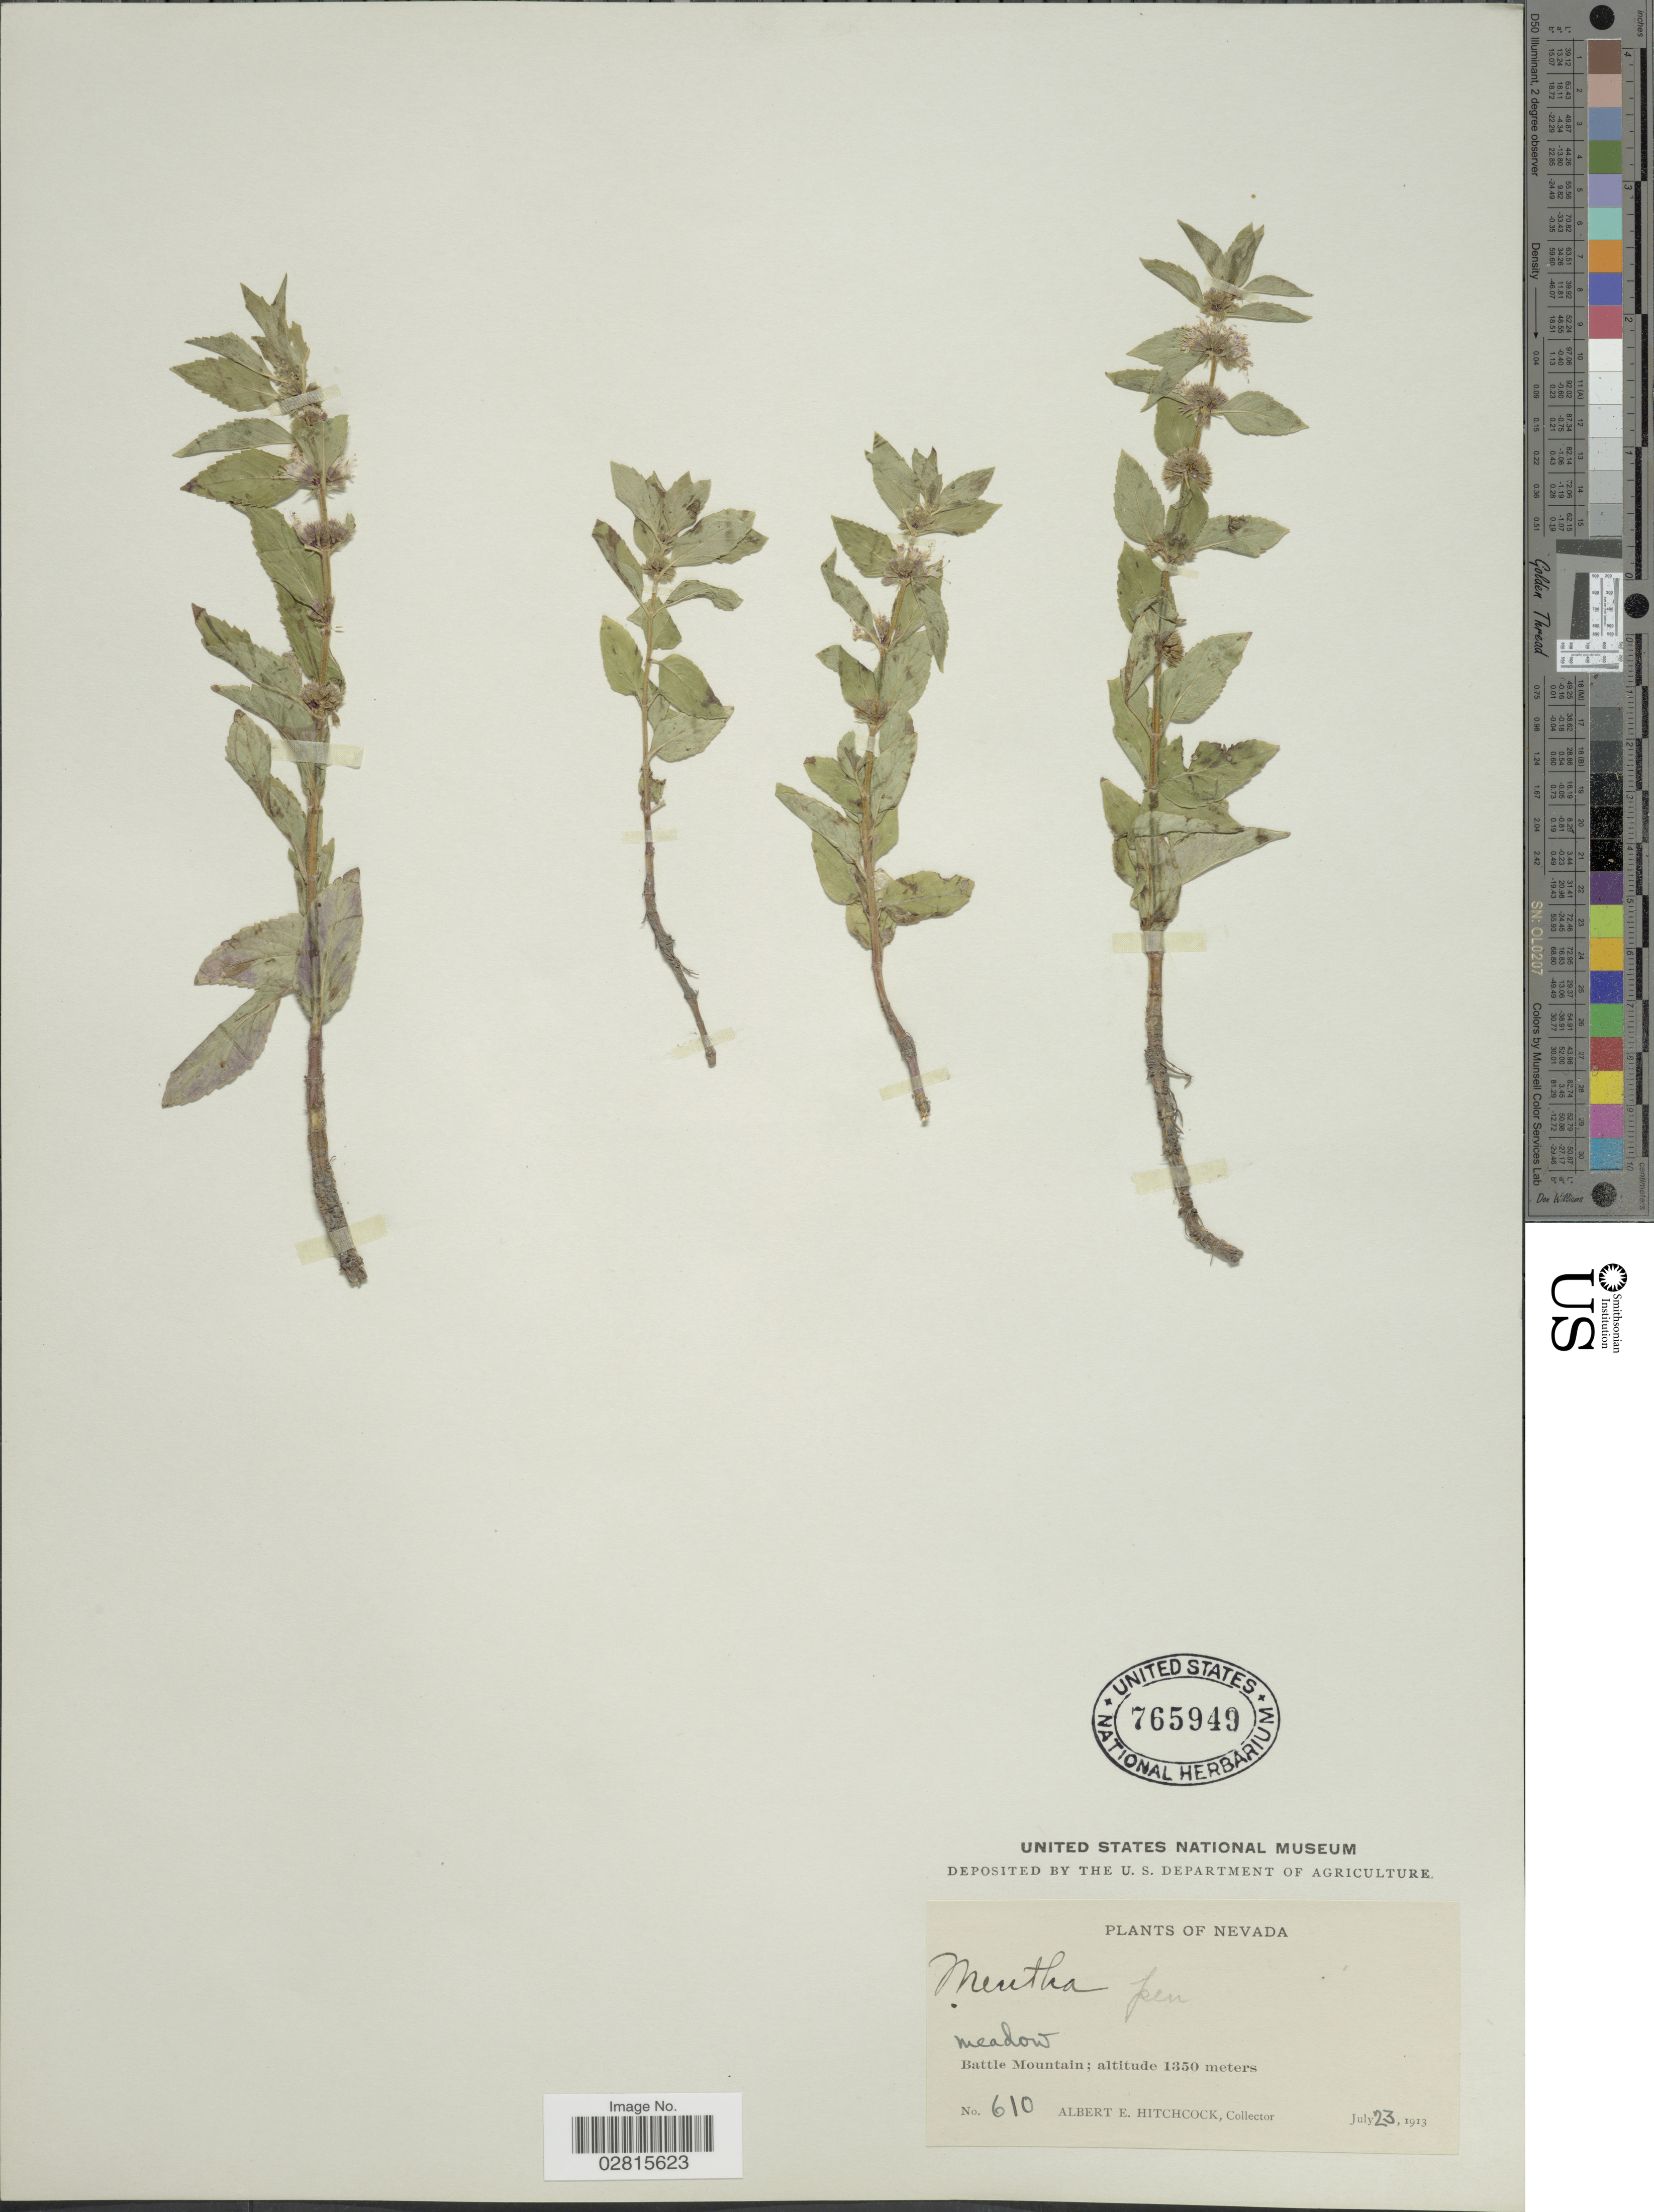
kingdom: Plantae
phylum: Tracheophyta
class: Magnoliopsida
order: Lamiales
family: Lamiaceae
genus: Mentha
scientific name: Mentha penardii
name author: (Briq.) Rydb.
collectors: A. Hitchcock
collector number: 610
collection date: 1913-07-23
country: United States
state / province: Nevada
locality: Battle Mountain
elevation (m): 1350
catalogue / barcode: US 765949